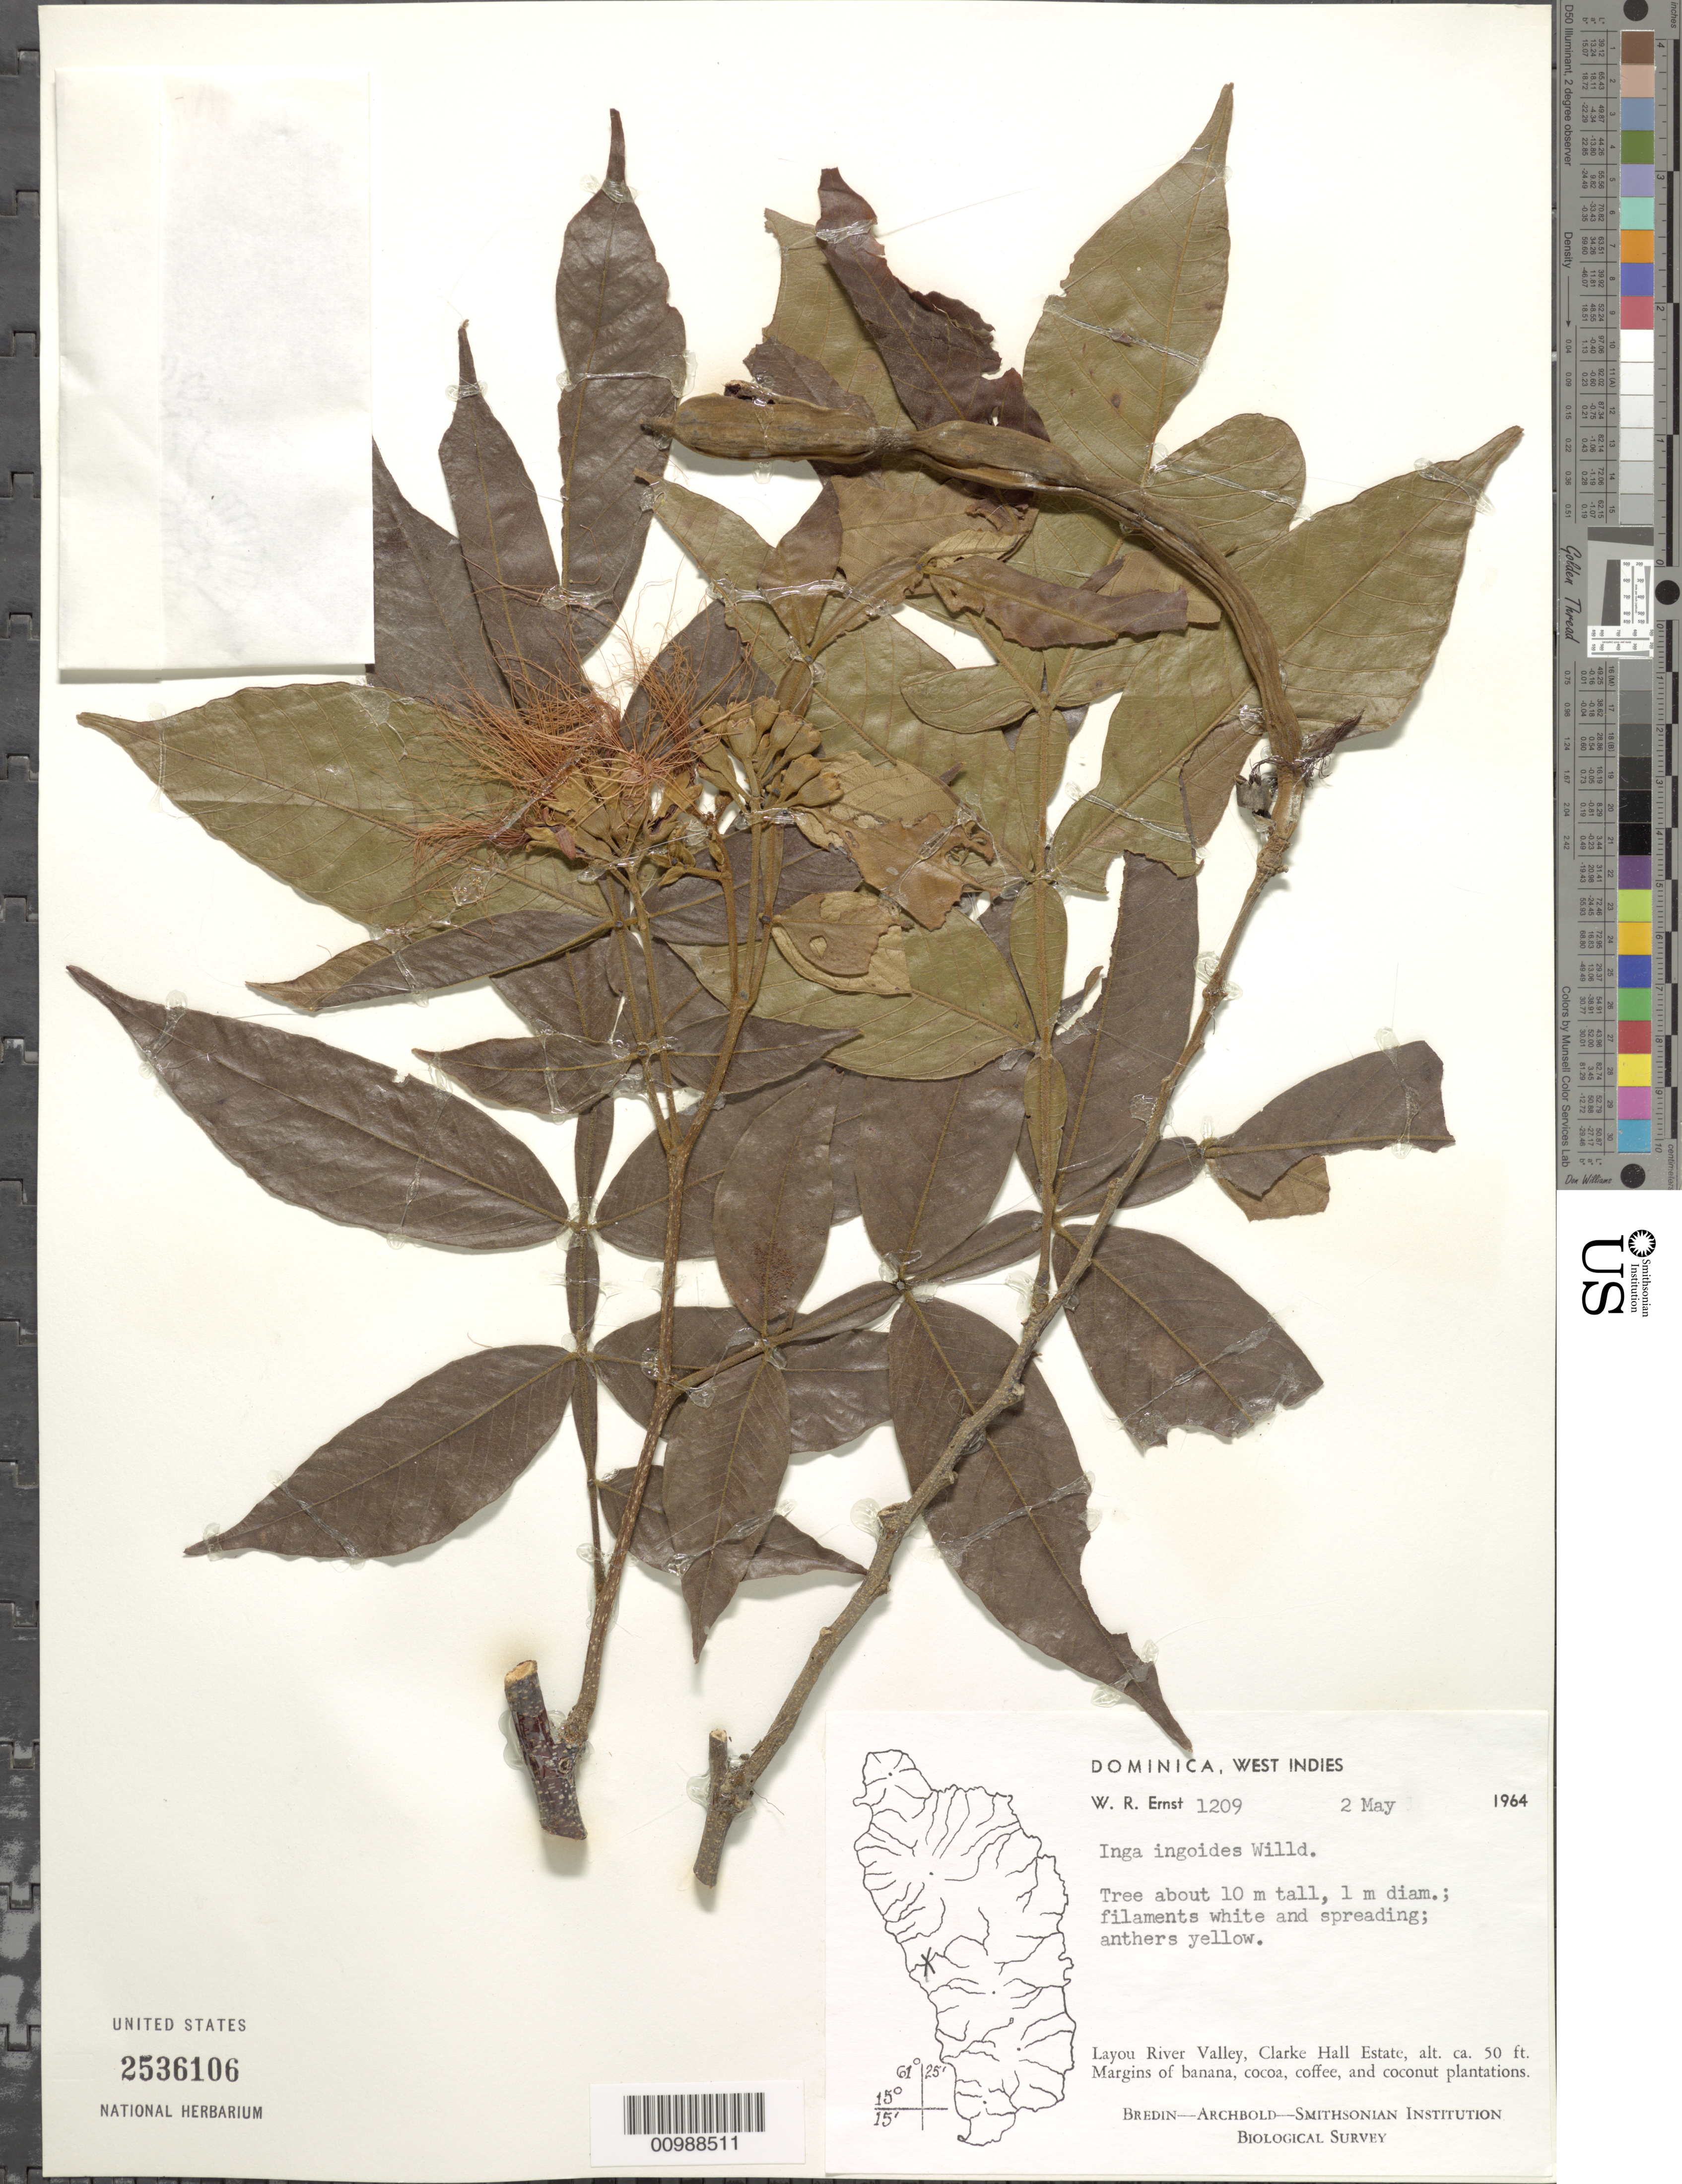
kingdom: Plantae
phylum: Tracheophyta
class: Magnoliopsida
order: Fabales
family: Fabaceae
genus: Inga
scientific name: Inga ingoides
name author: (Rich.) Willd.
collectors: W. R. Ernst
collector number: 1209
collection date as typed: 02 May 1964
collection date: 1964-05-02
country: Dominica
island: Dominica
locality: Layou River Valley, Clarke Hall Estate.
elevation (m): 15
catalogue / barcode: US 2536106